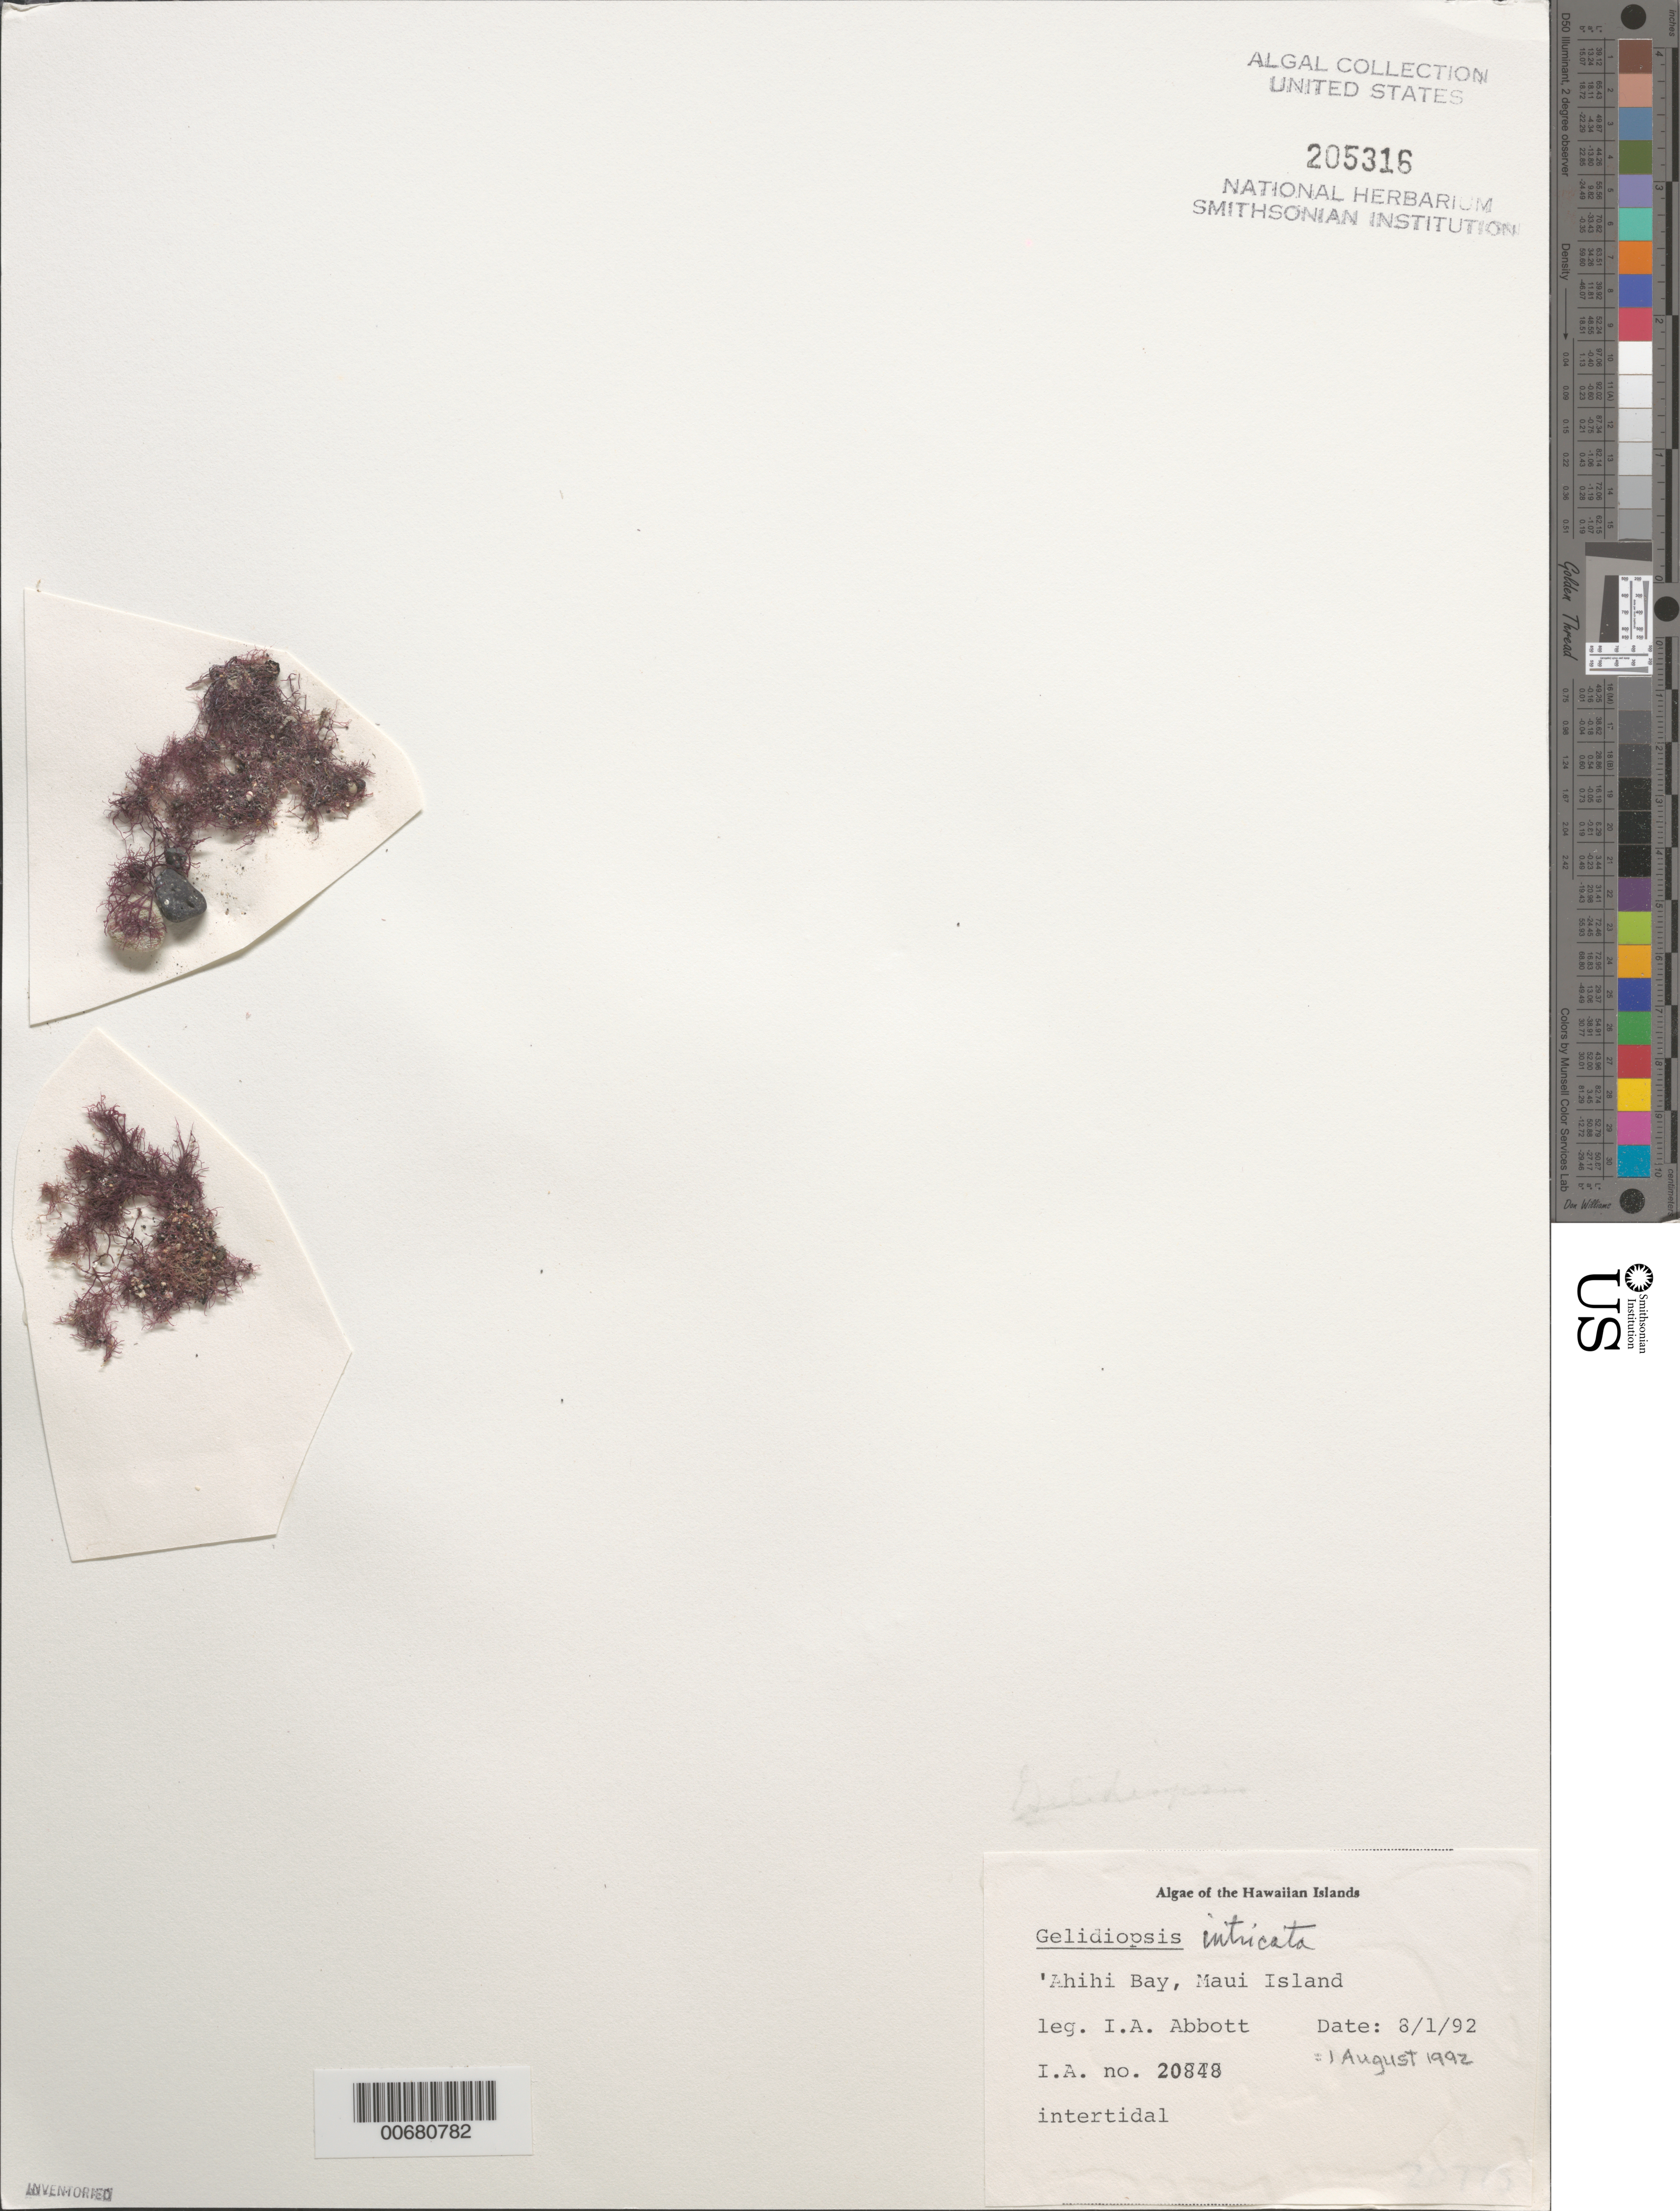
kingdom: Plantae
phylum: Rhodophyta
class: Florideophyceae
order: Rhodymeniales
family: Lomentariaceae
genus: Ceratodictyon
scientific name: Ceratodictyon intricatum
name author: (C. Agardh) R.E. Norris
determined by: Algae name updating Project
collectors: I. A. Abbott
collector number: IAA 20848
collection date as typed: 01 Aug 1992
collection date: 1992-08-01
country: United States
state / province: Hawaii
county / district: Maui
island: Maui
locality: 'Ahihi Bay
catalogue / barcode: US 205316